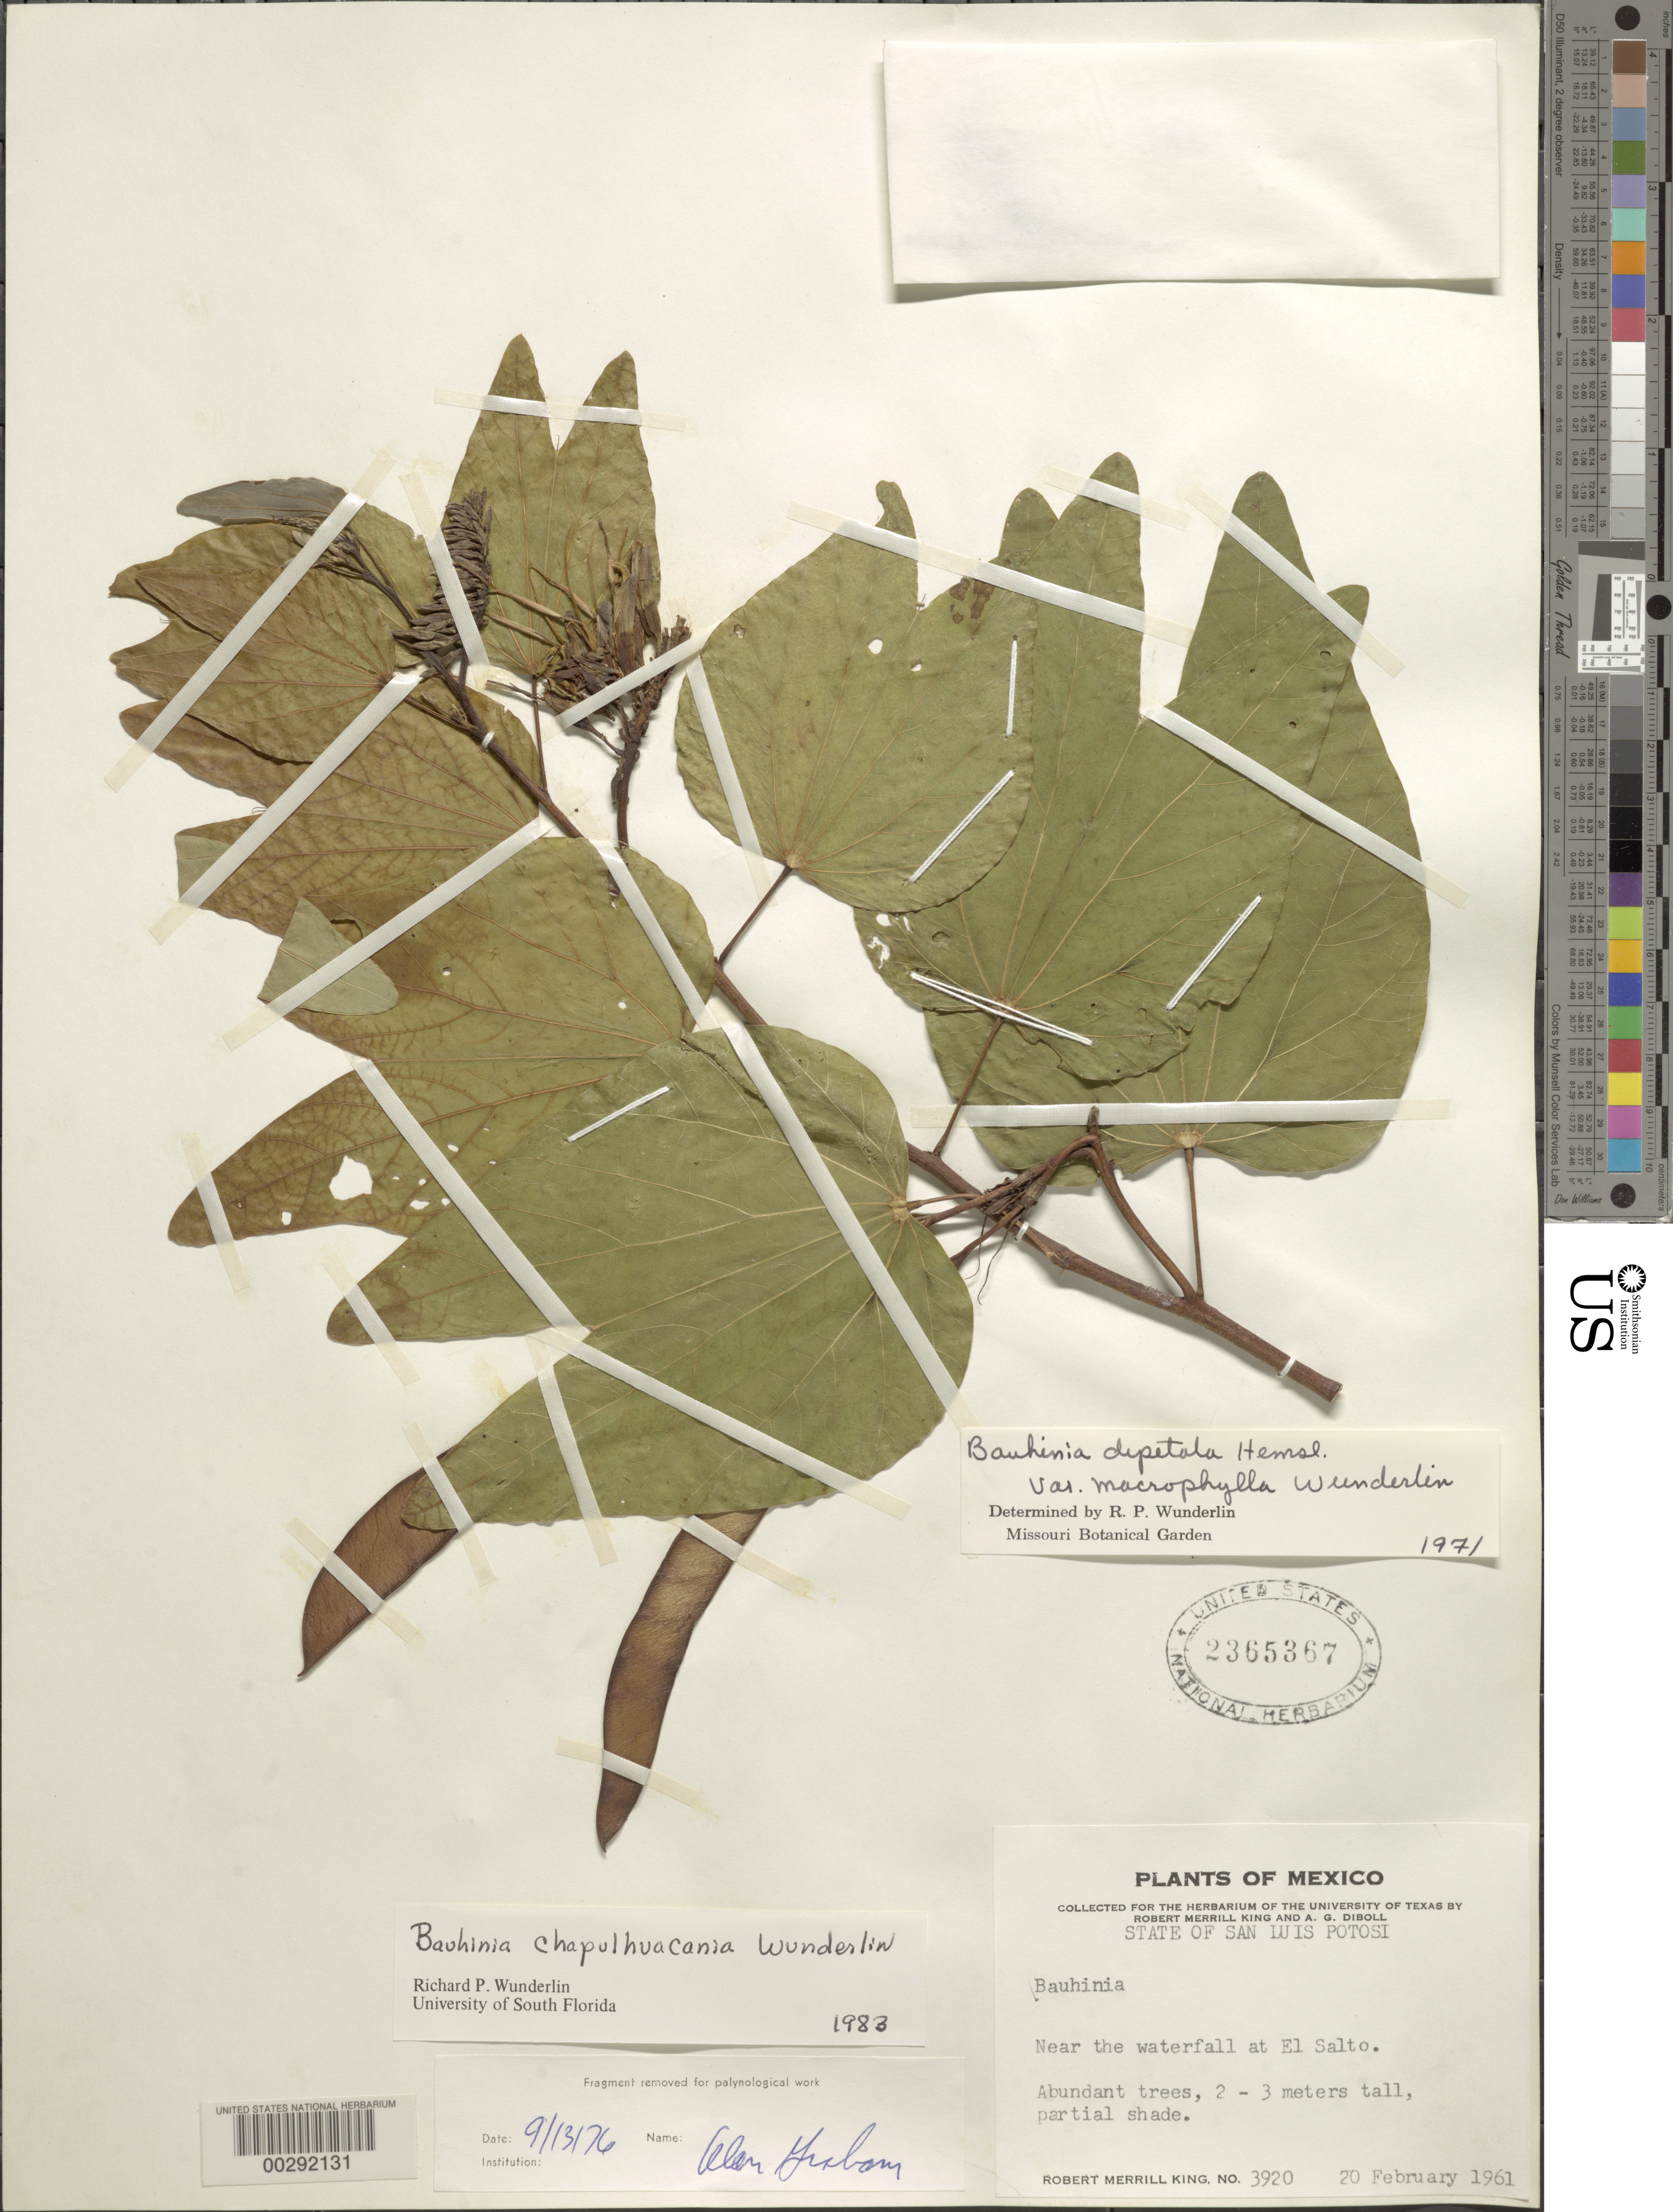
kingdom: Plantae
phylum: Tracheophyta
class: Magnoliopsida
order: Fabales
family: Fabaceae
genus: Bauhinia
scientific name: Bauhinia chapulhuacania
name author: Wunderlin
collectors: R. M. King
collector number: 3920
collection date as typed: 20 Feb 1961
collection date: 1961-02-20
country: Mexico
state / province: San Luis Potosí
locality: Near the waterfall at El Salto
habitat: Partial shade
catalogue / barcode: US 2365367